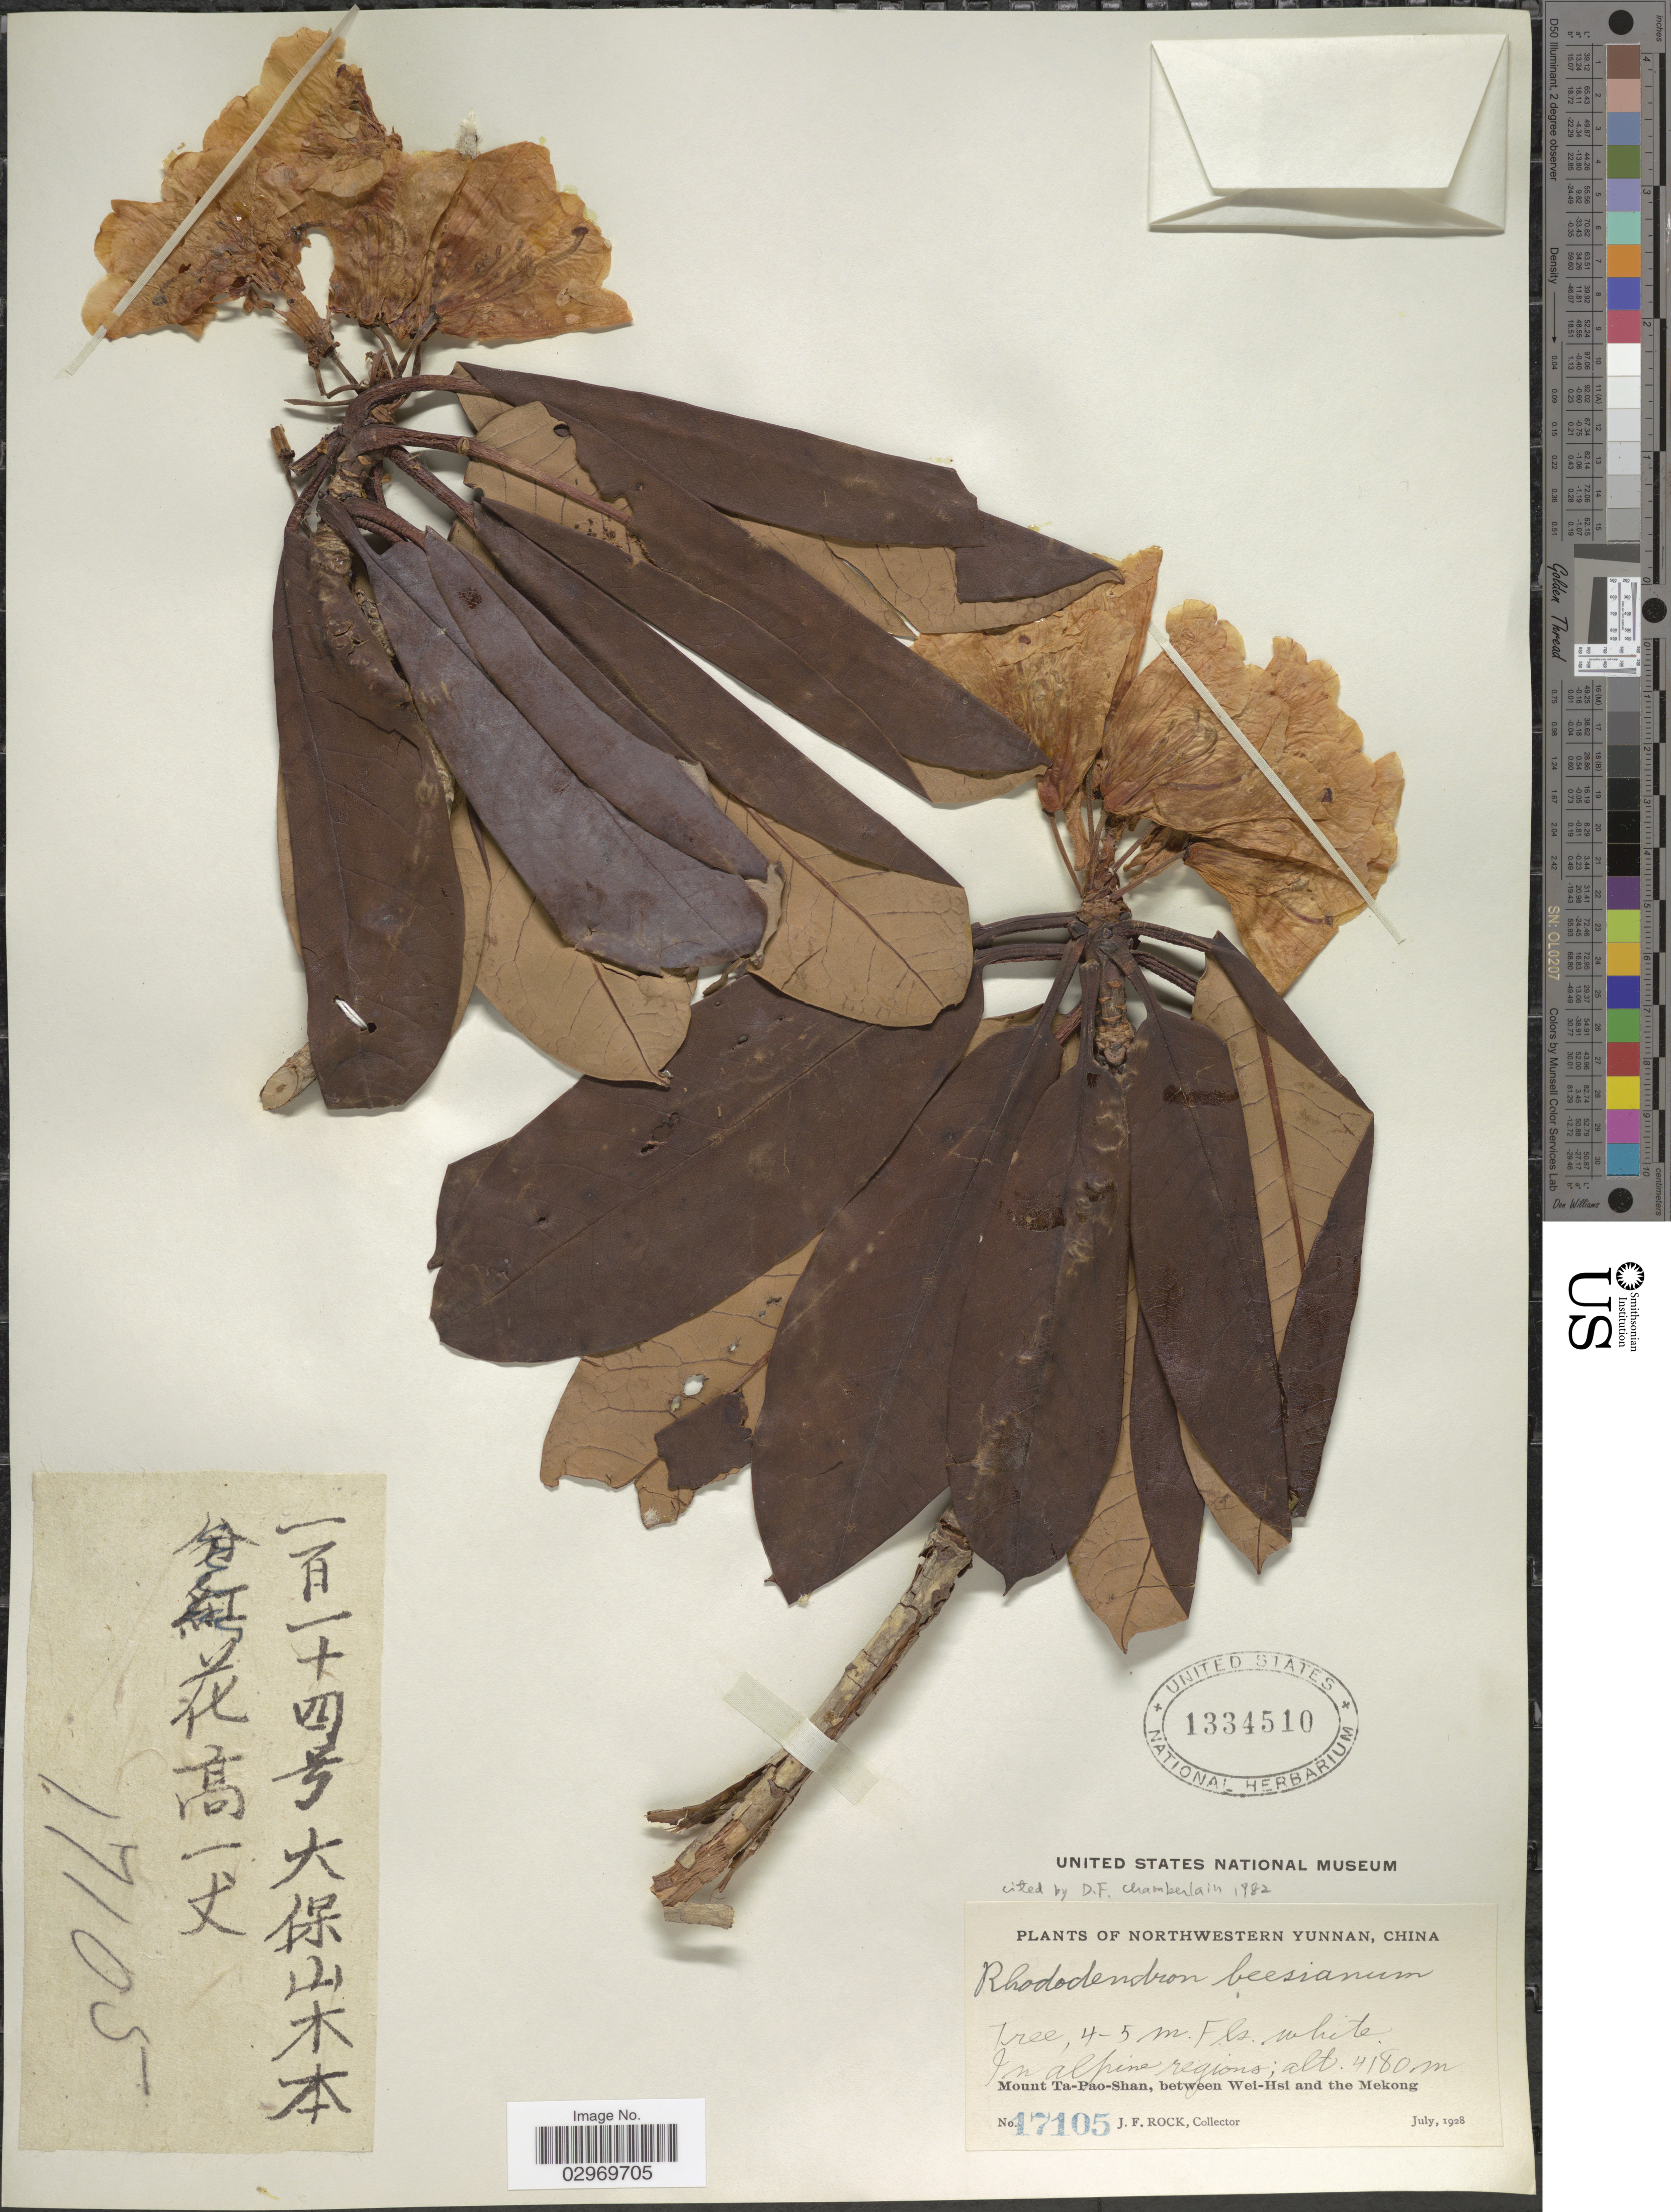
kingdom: Plantae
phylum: Tracheophyta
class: Magnoliopsida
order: Ericales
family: Ericaceae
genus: Rhododendron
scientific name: Rhododendron beesianum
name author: Diels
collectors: J. Rock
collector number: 17105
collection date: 1928-07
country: China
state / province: Yunnan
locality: Northwestern Yunnan. In alpine regions. Mount Ta-Pao-Shan, between Wei-Hsi and the Mekong.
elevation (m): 4180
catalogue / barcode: US 1334510